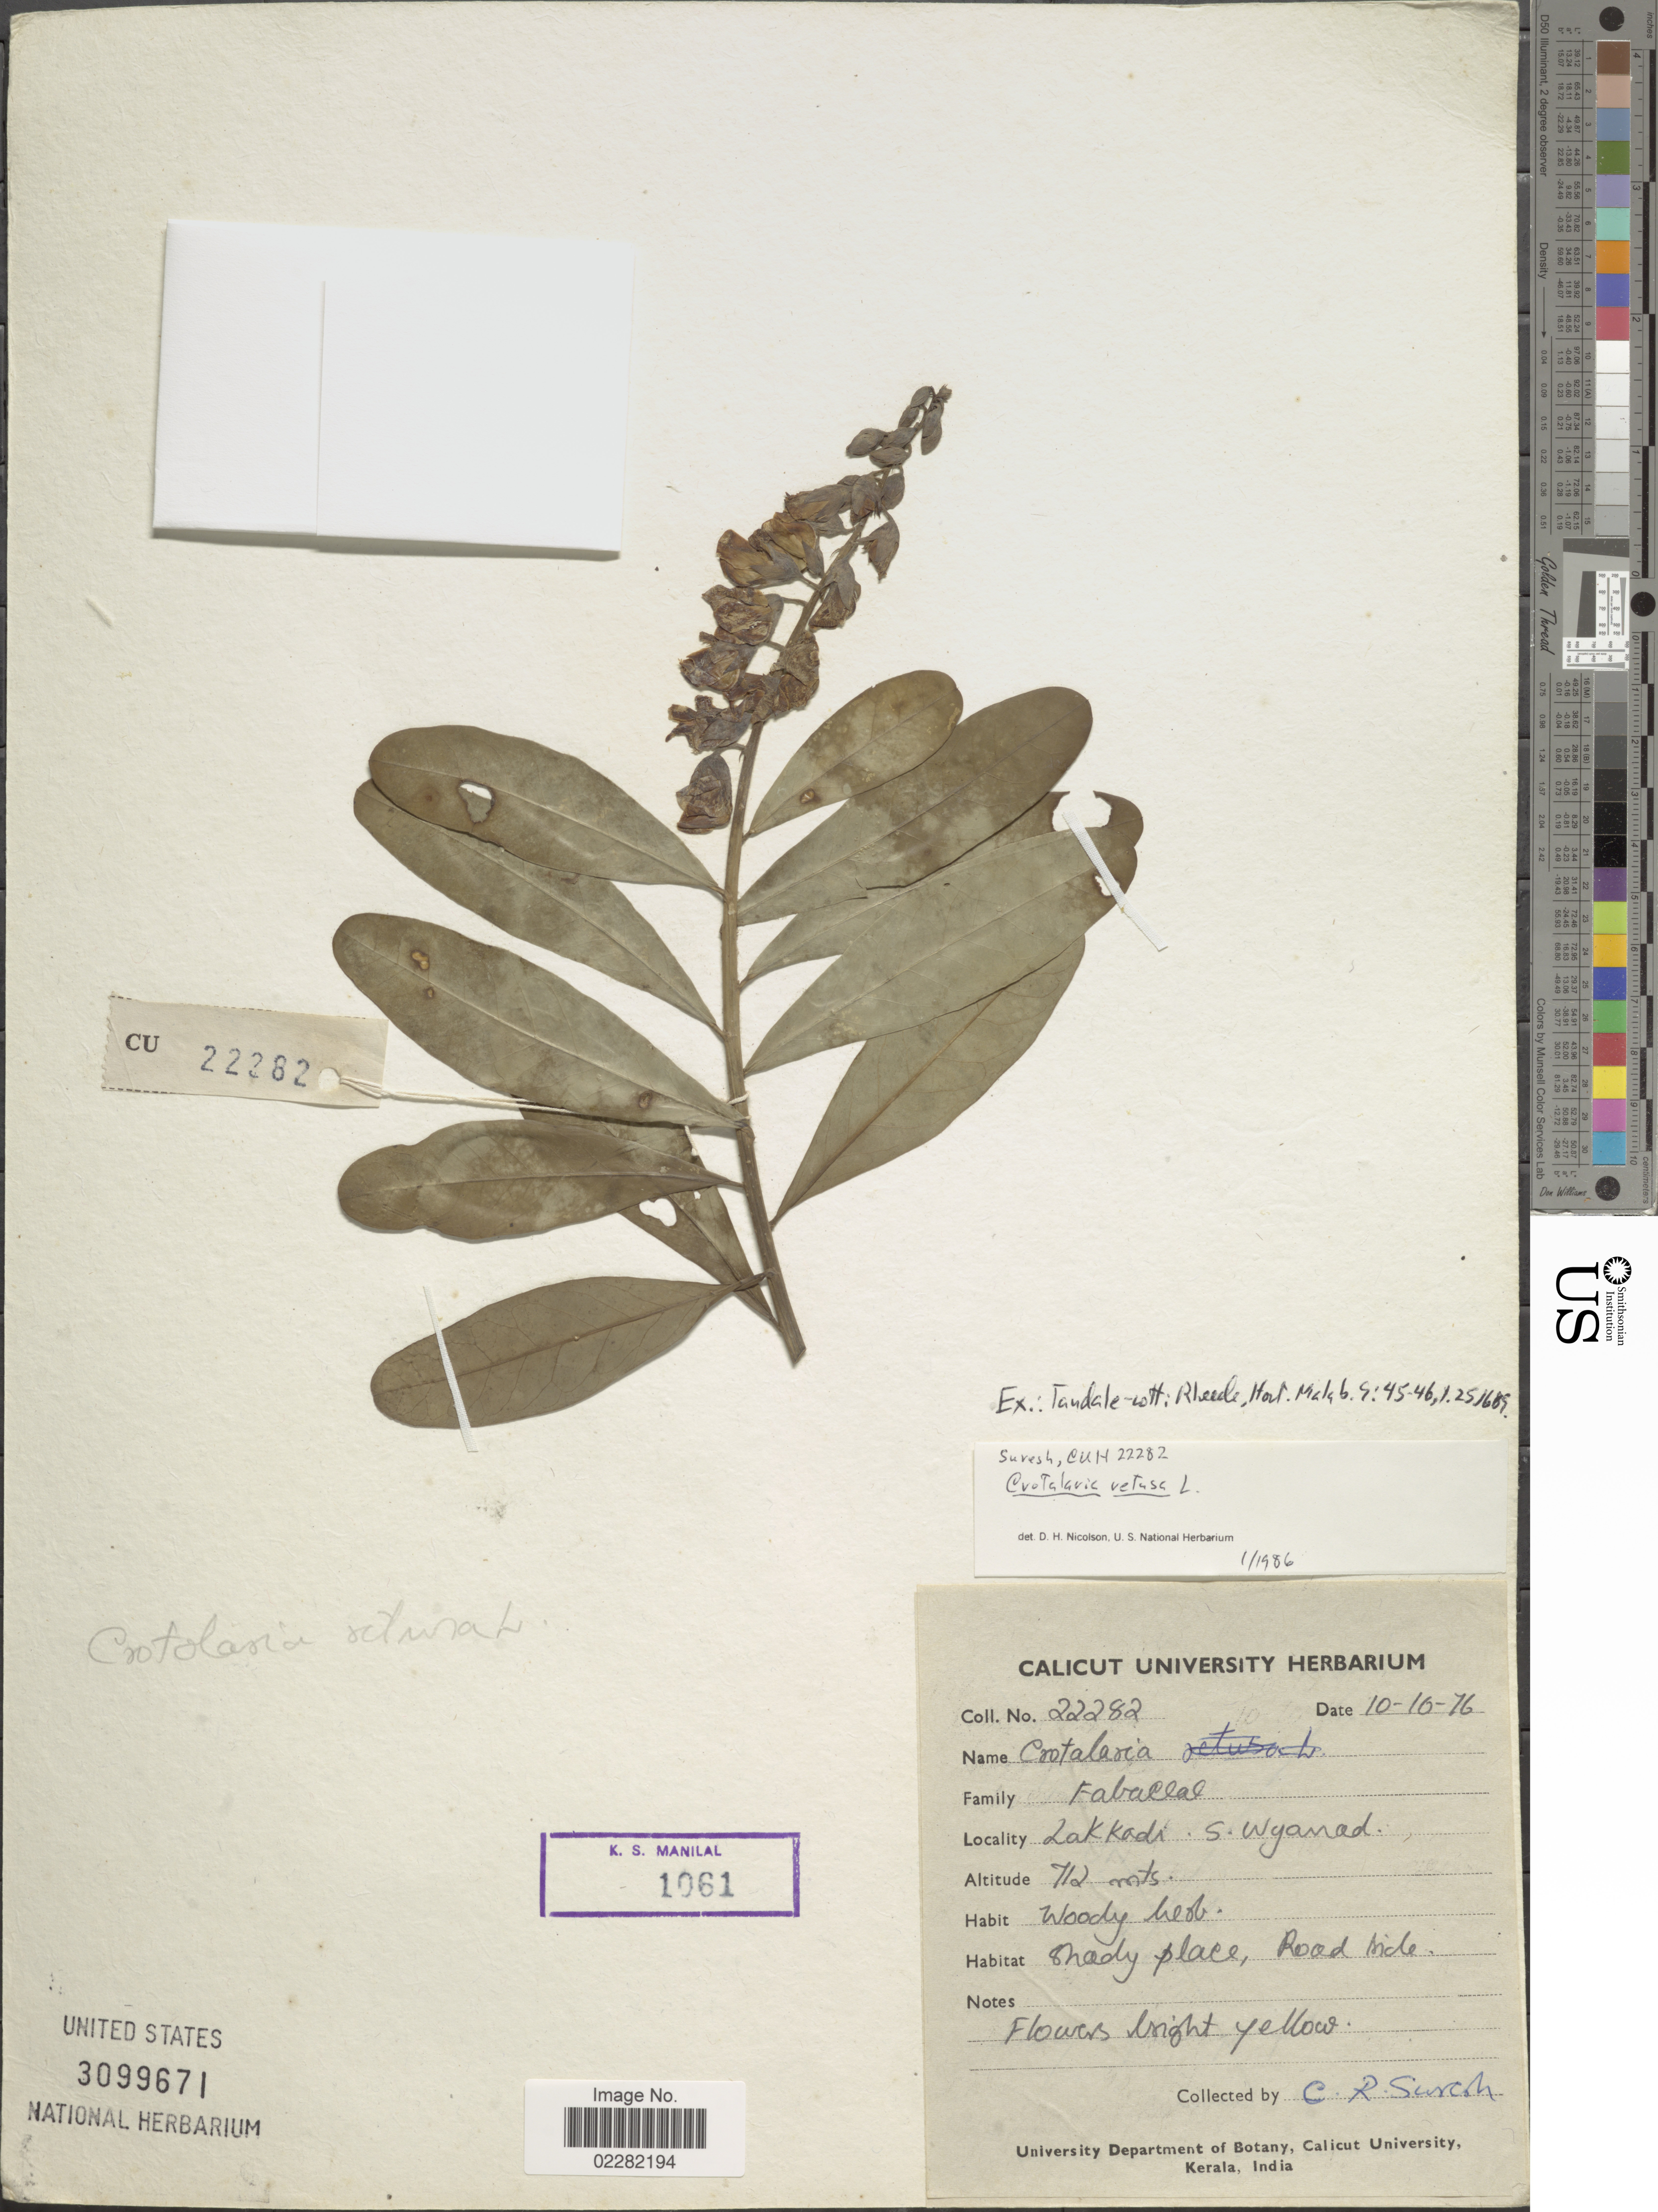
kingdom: Plantae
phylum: Tracheophyta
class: Magnoliopsida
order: Fabales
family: Fabaceae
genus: Crotalaria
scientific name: Crotalaria retusa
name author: L.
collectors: C. Suresh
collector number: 22282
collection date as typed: Transcribed d/m/y: 16/10/76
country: India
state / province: Kerala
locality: Lakkadi, S. Wyanad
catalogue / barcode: US 3099671